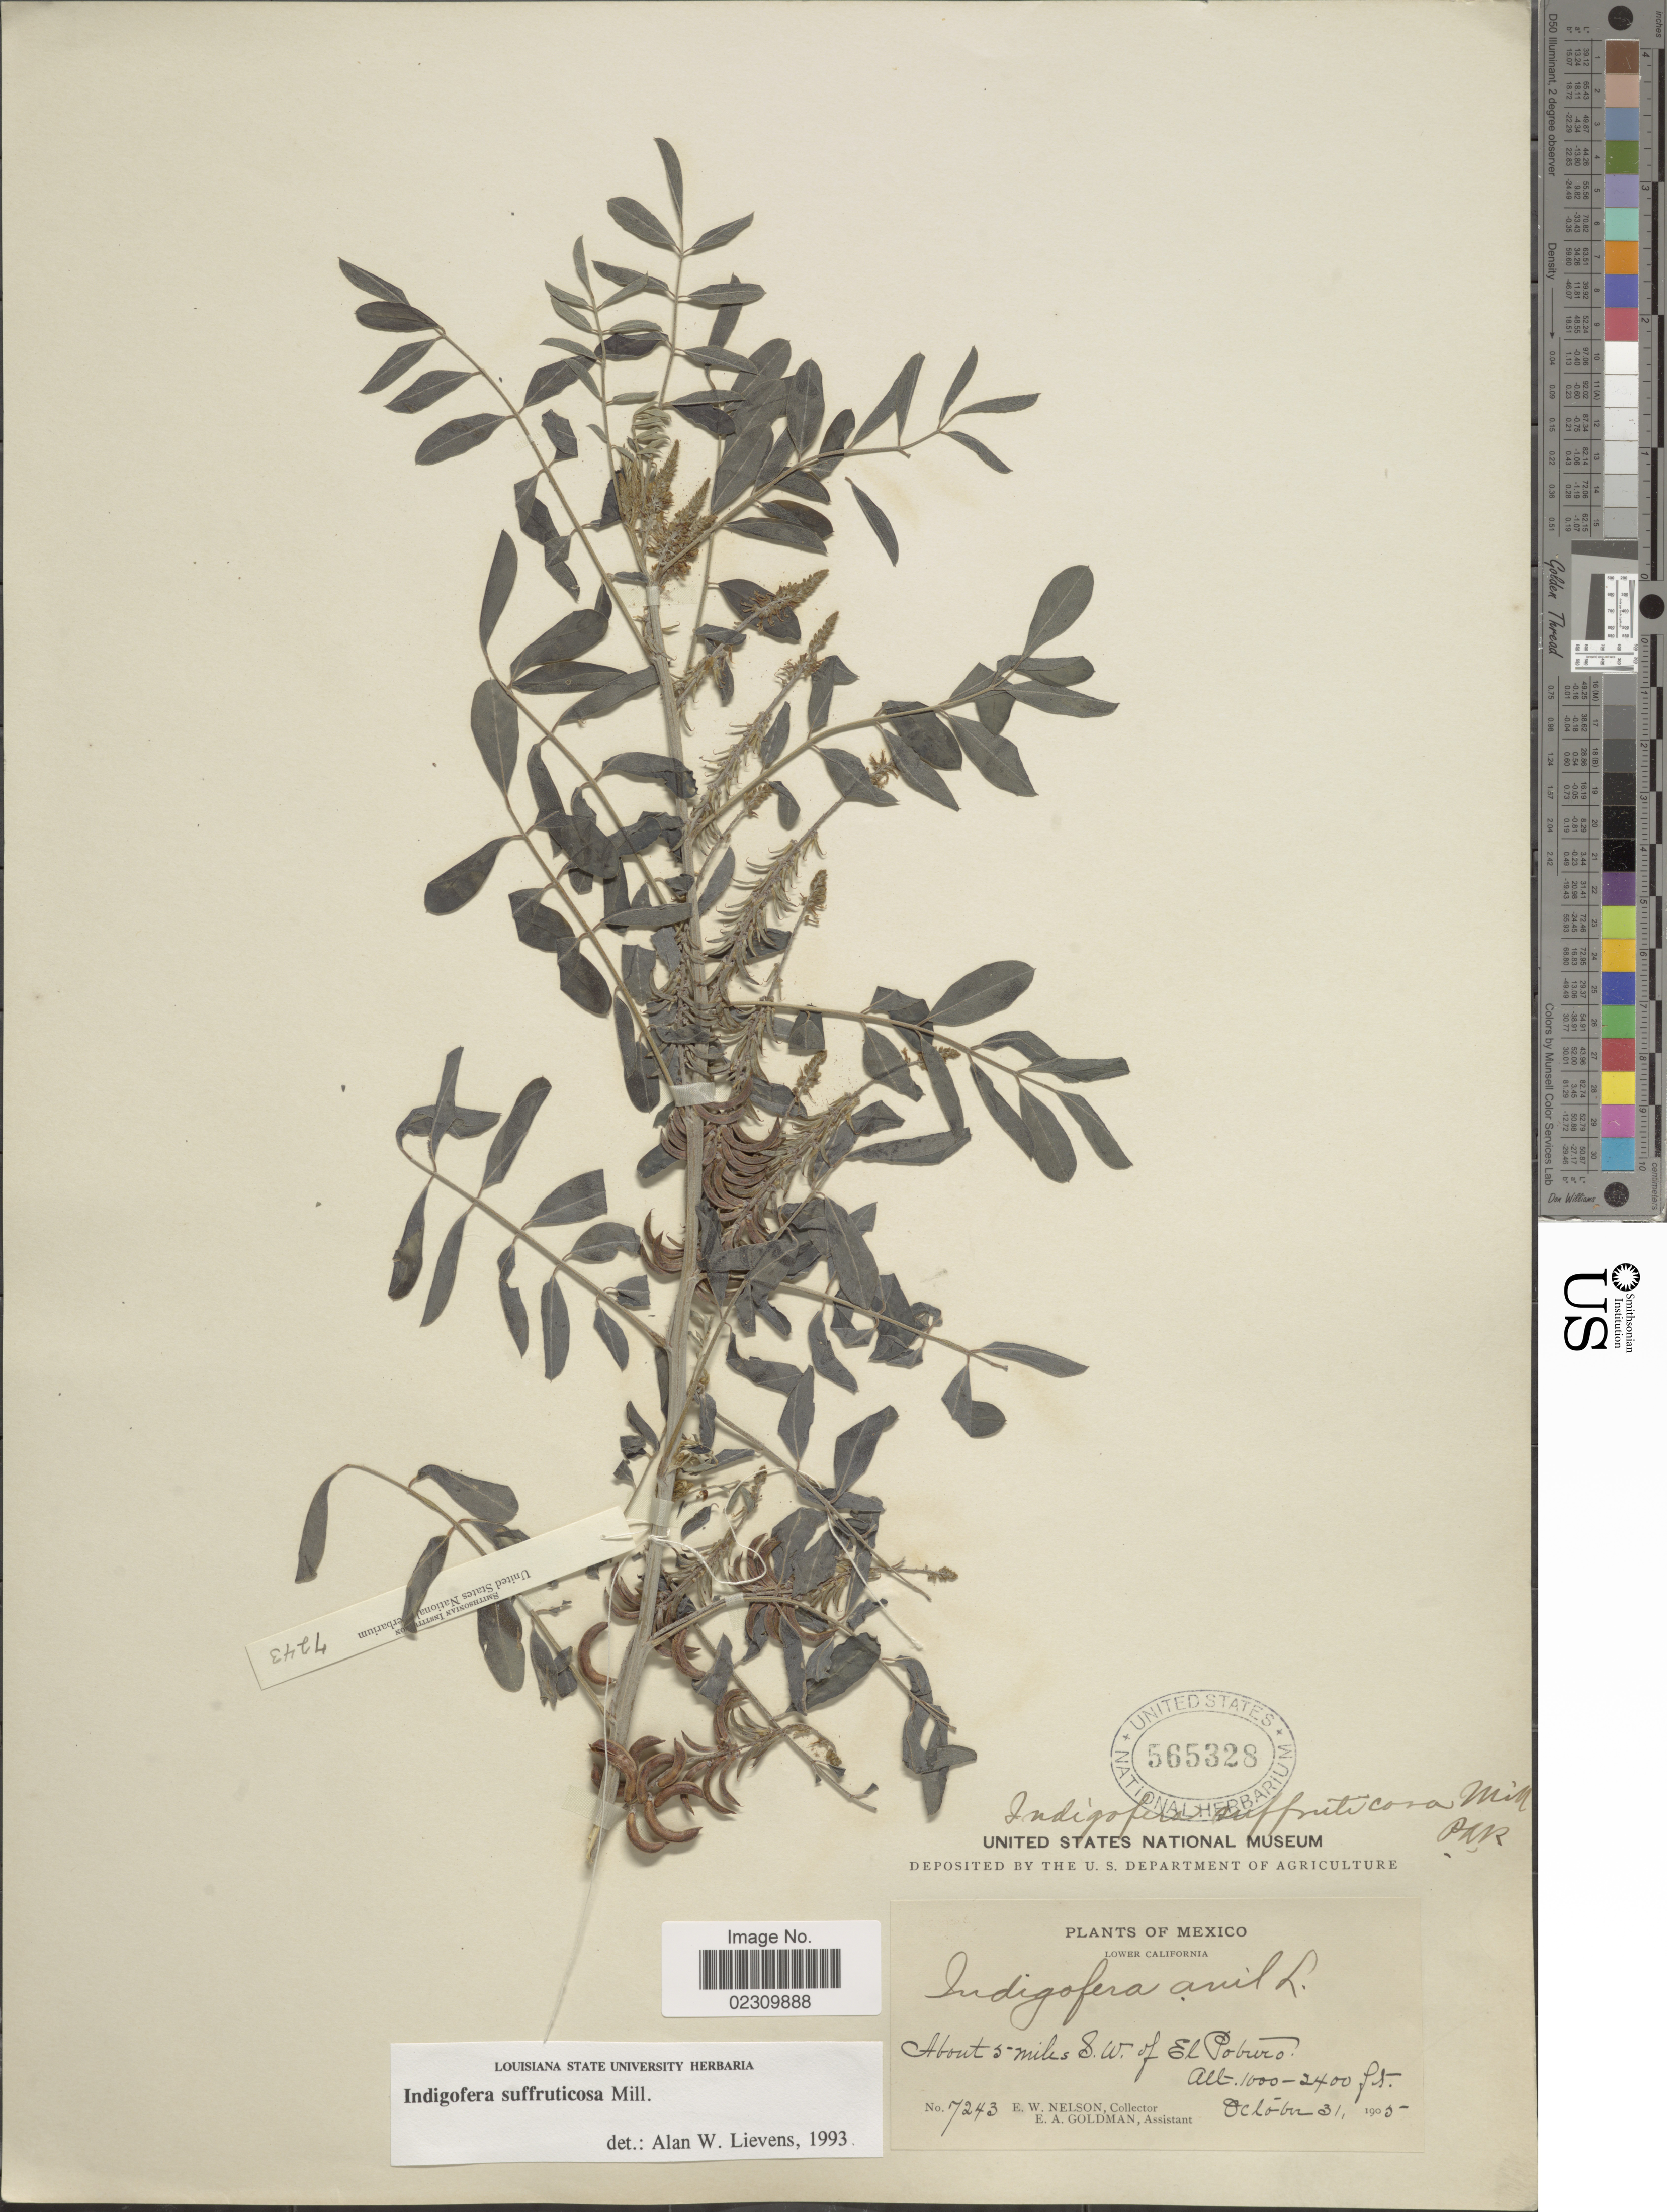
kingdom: Plantae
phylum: Tracheophyta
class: Magnoliopsida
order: Fabales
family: Fabaceae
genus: Indigofera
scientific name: Indigofera suffruticosa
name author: Mill.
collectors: E. W. Nelson & E. A. Goldman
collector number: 7243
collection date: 1905-10-31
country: Mexico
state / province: Baja California Sur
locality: Lower California, About 5 miles S.W. of El Potrero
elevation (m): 305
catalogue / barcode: US 565328